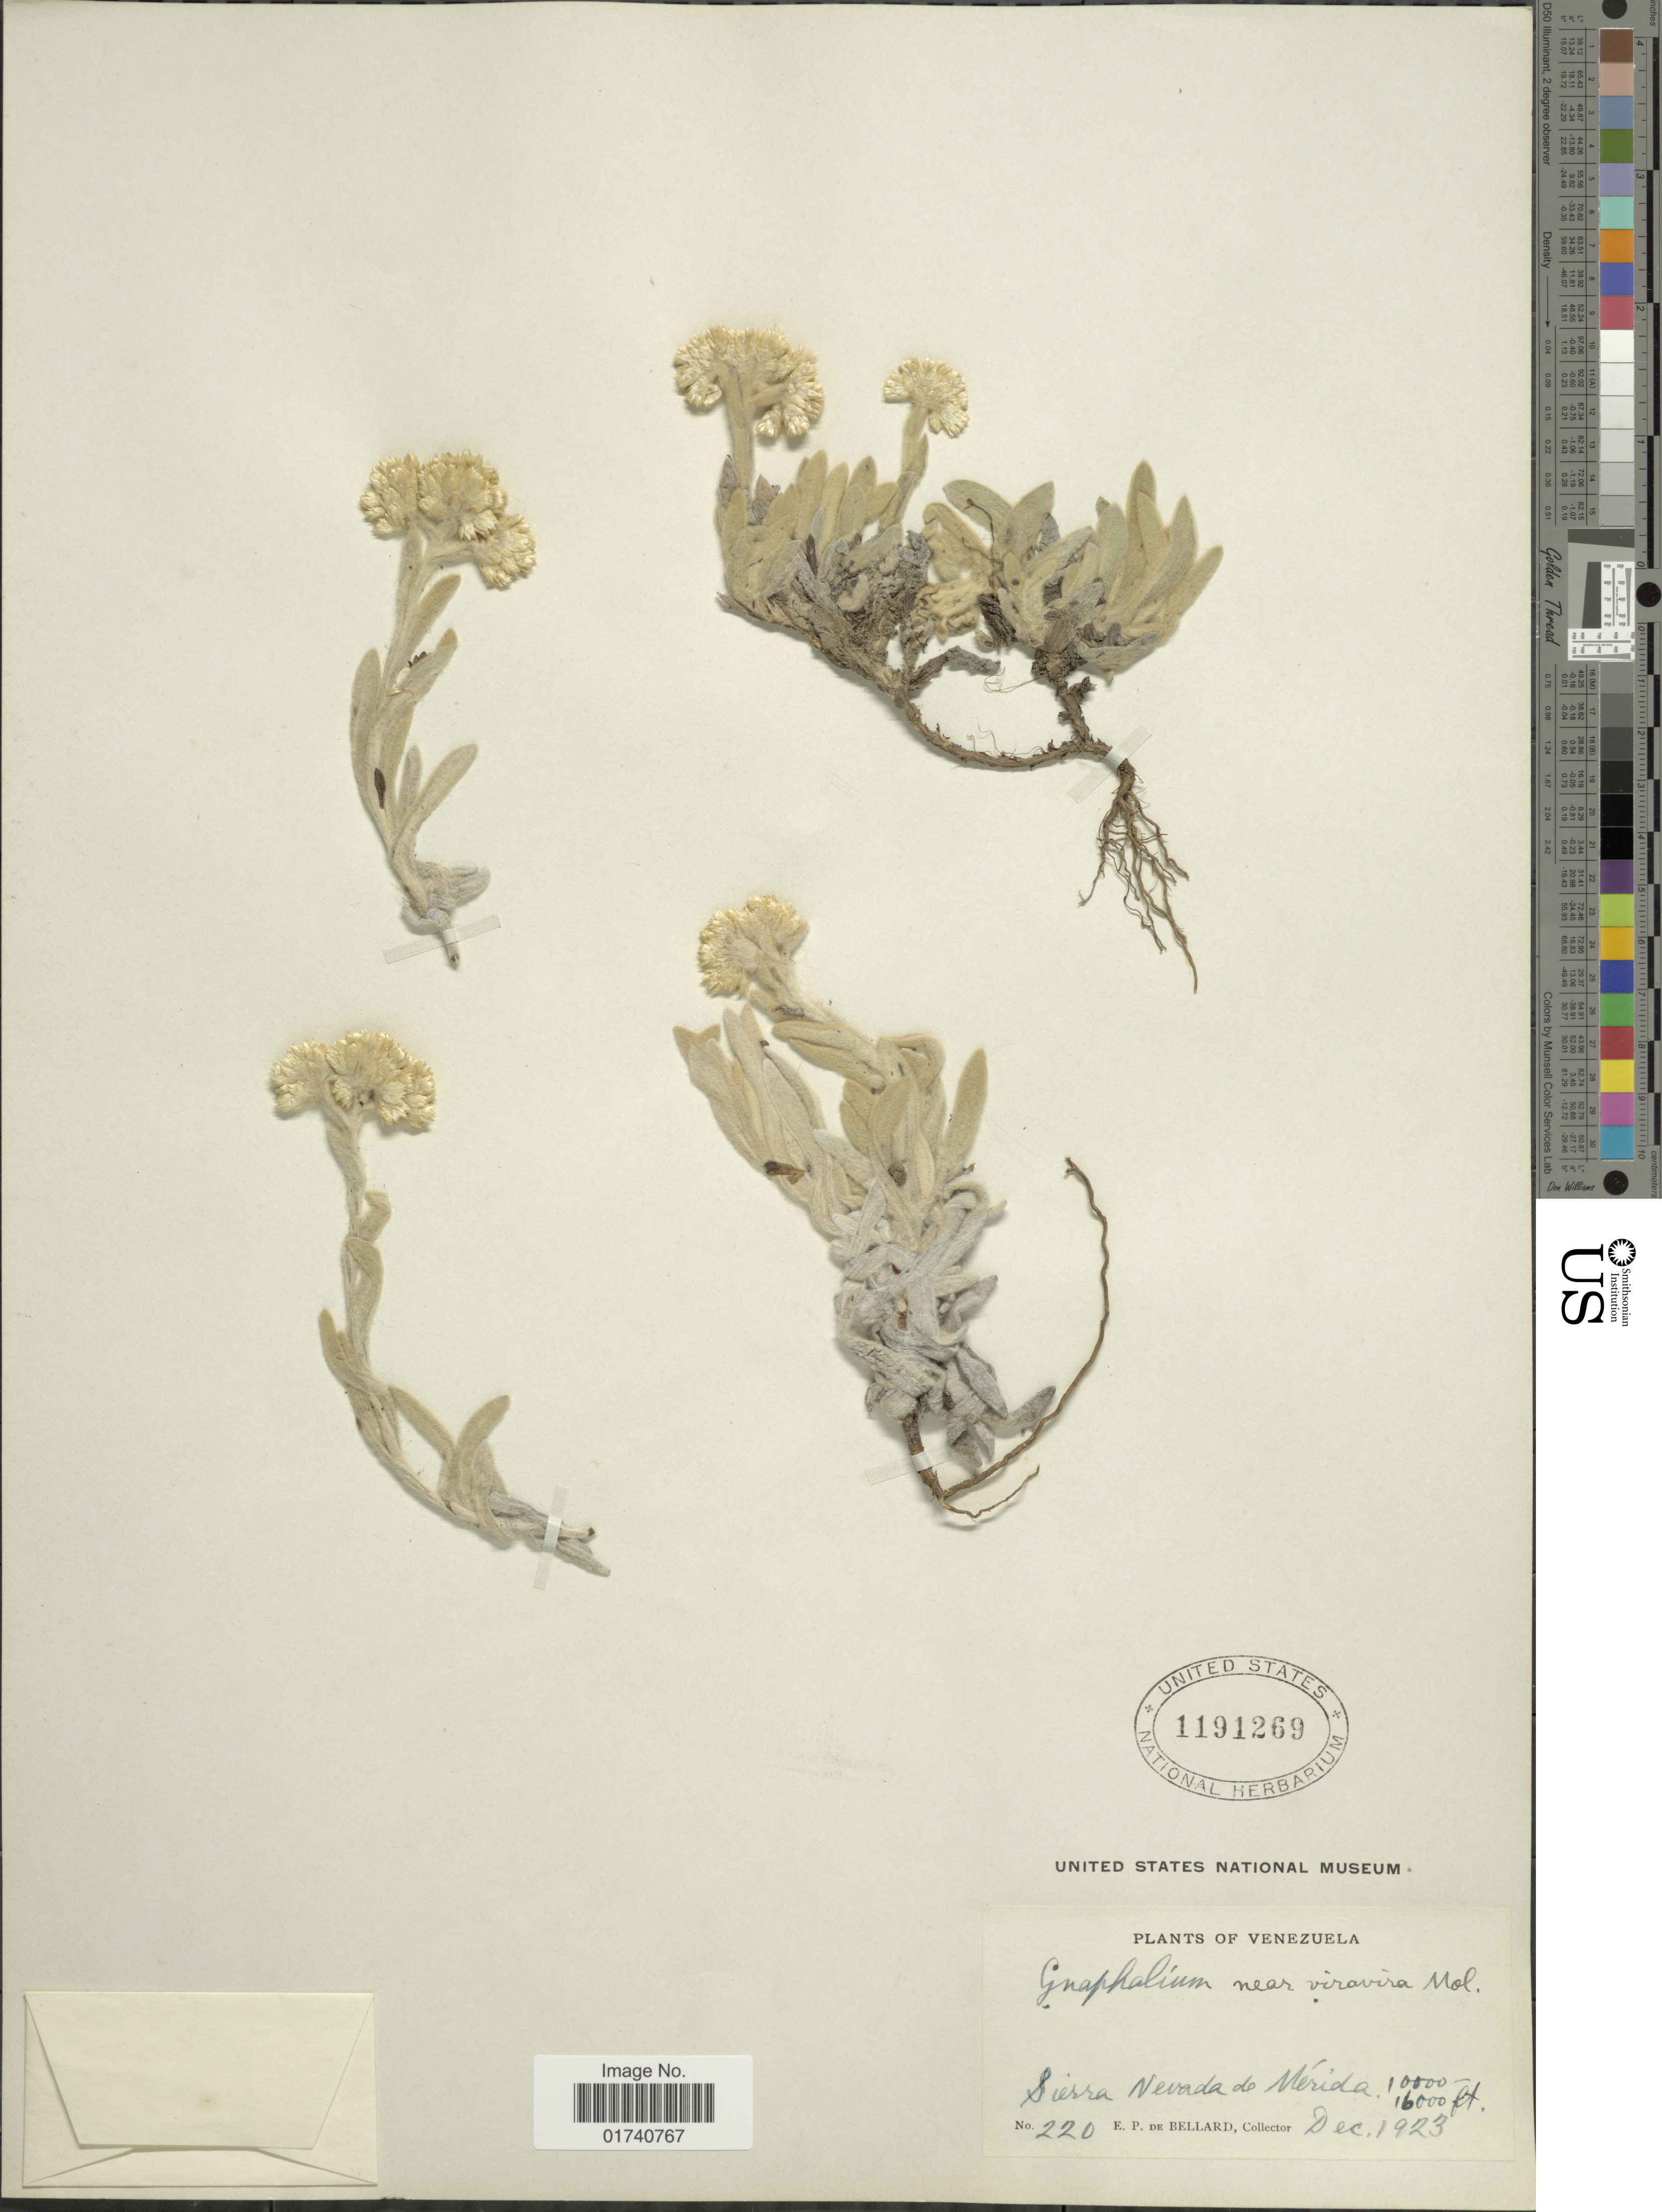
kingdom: Plantae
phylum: Tracheophyta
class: Magnoliopsida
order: Asterales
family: Asteraceae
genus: Pseudognaphalium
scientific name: Pseudognaphalium moritizianum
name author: (Klatt) V.M. Badillo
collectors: E. de Bellard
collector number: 220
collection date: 1923-12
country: Venezuela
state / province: Mérida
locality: Sierra Nevada do Merida.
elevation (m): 3048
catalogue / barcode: US 1191269